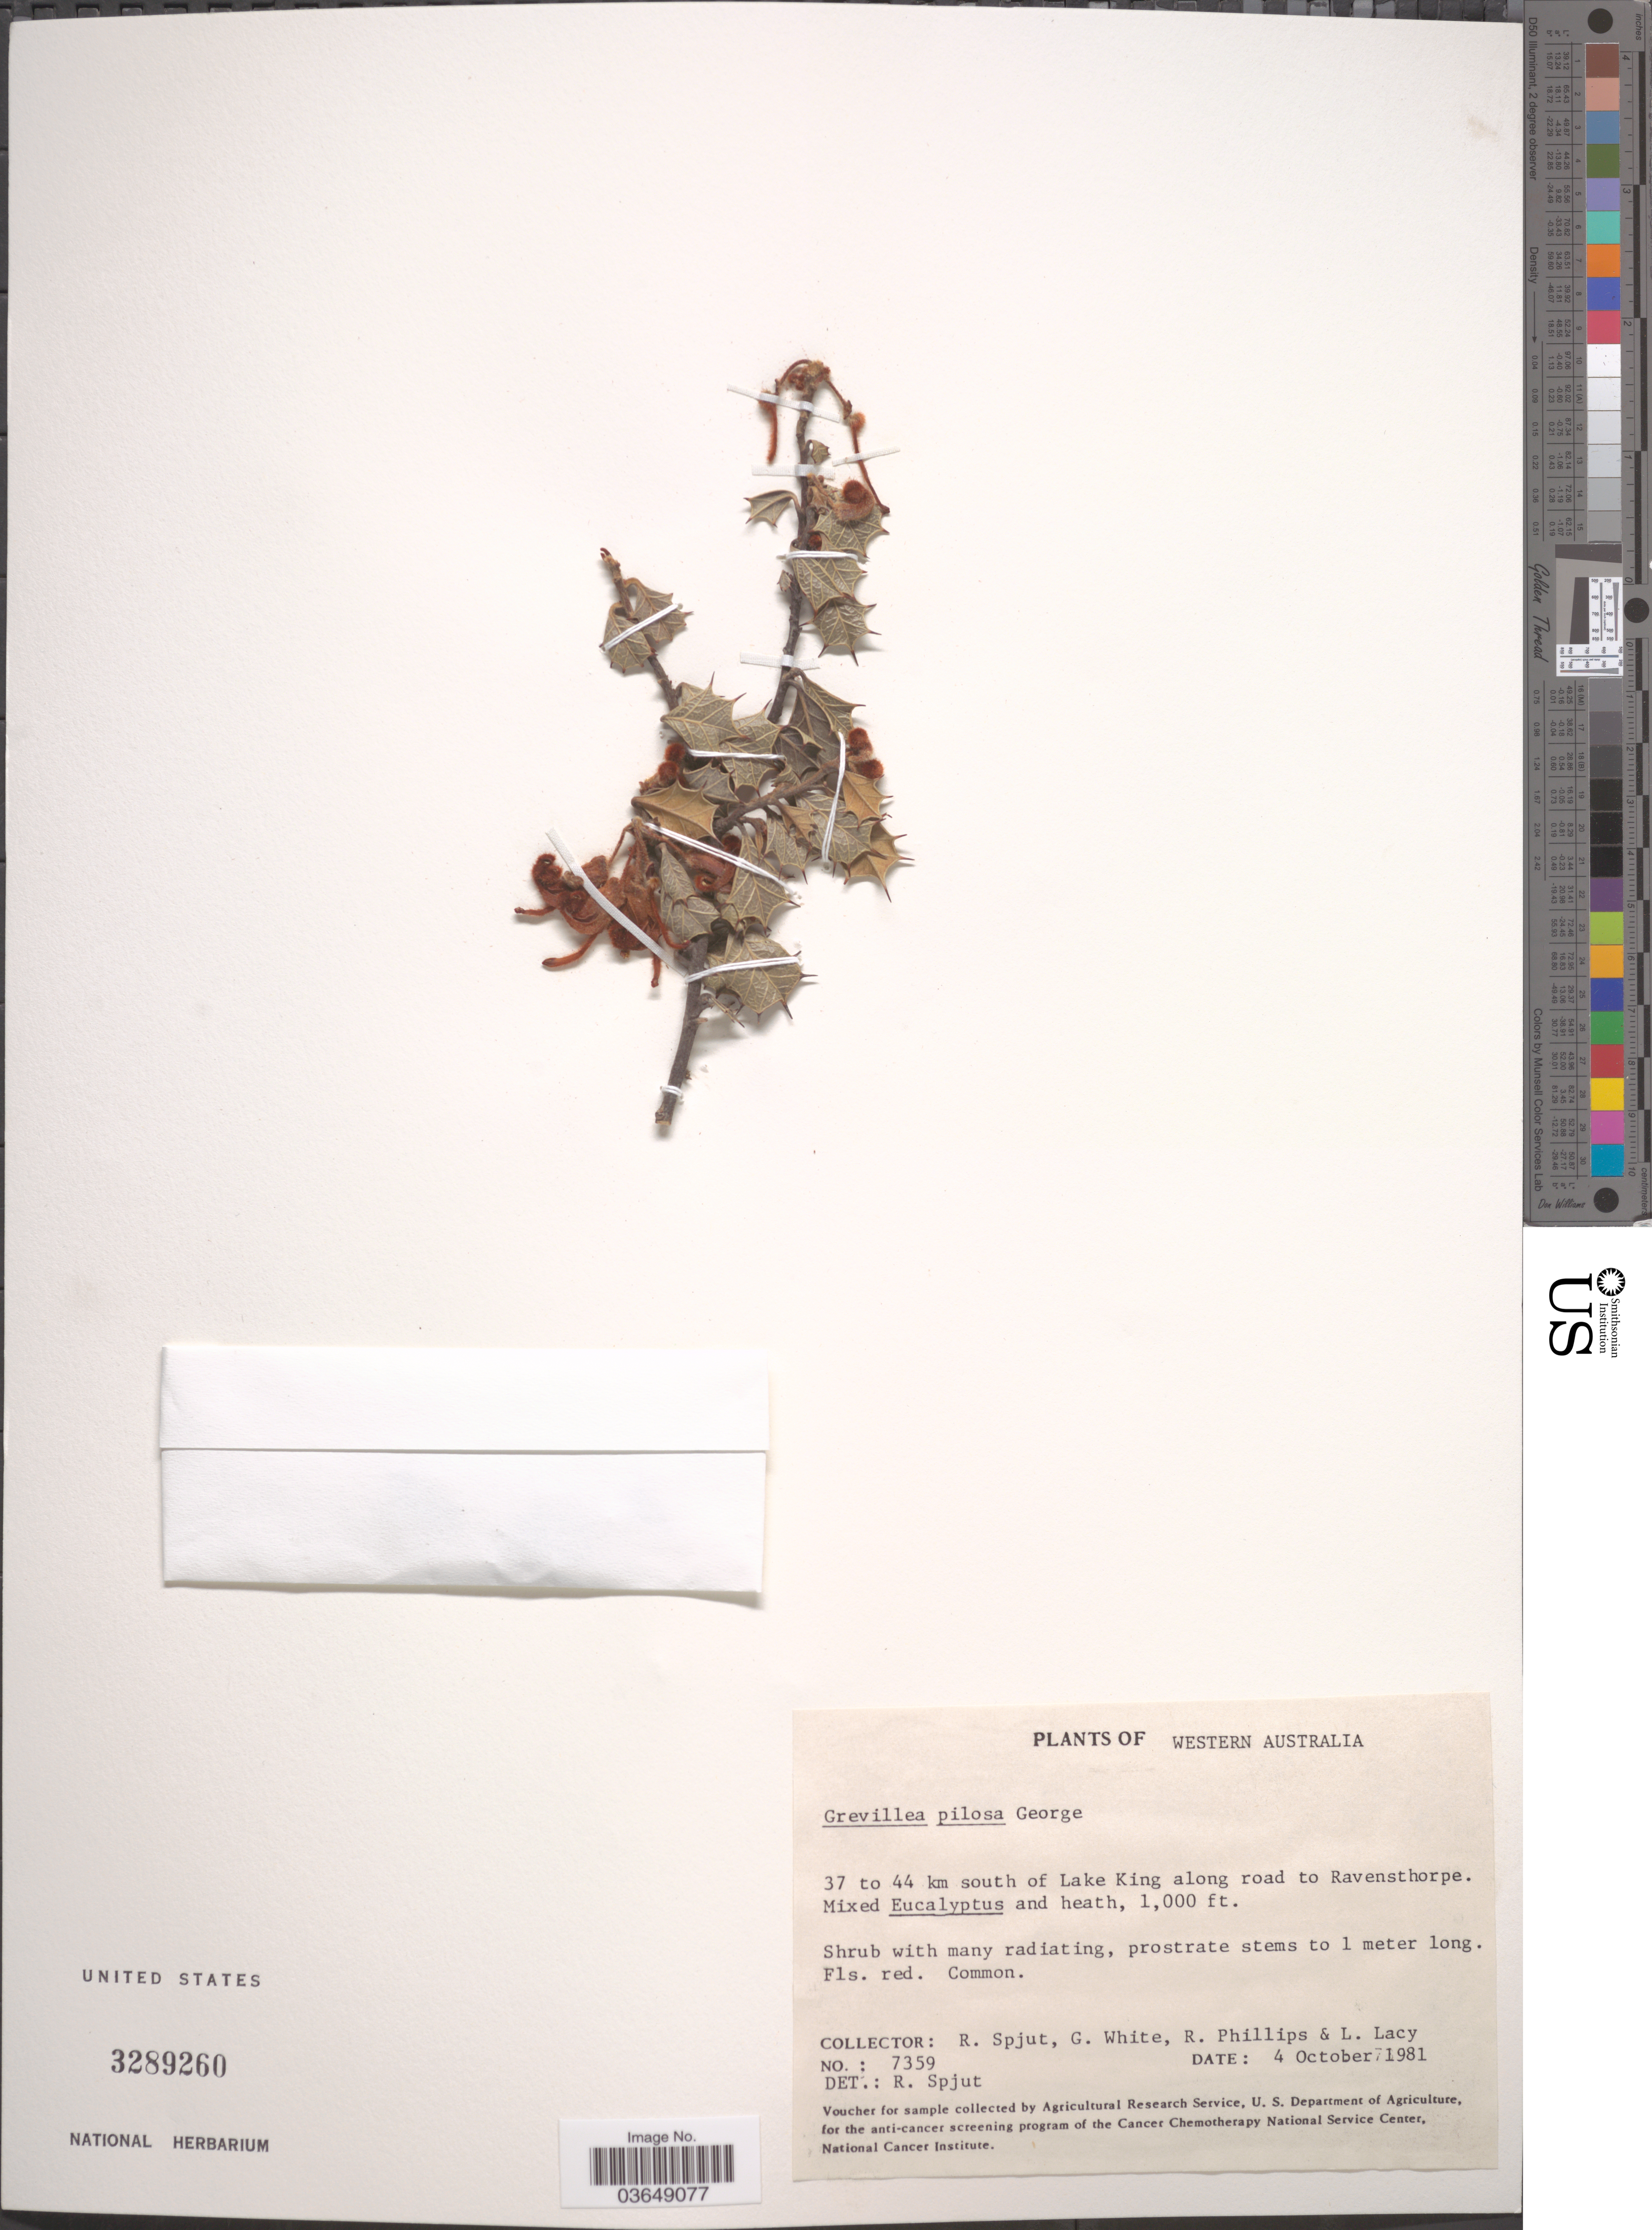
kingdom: Plantae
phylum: Tracheophyta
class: Magnoliopsida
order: Proteales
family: Proteaceae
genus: Grevillea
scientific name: Grevillea pilosa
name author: A.S. George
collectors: R. Spjut, G. White, R. Phillips & L. Lacy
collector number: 7359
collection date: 1981-10-04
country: Australia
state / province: Western Australia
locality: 37 to 44 km south of Lake King along road to Ravensthorpe.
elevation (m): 305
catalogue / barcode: US 3289260